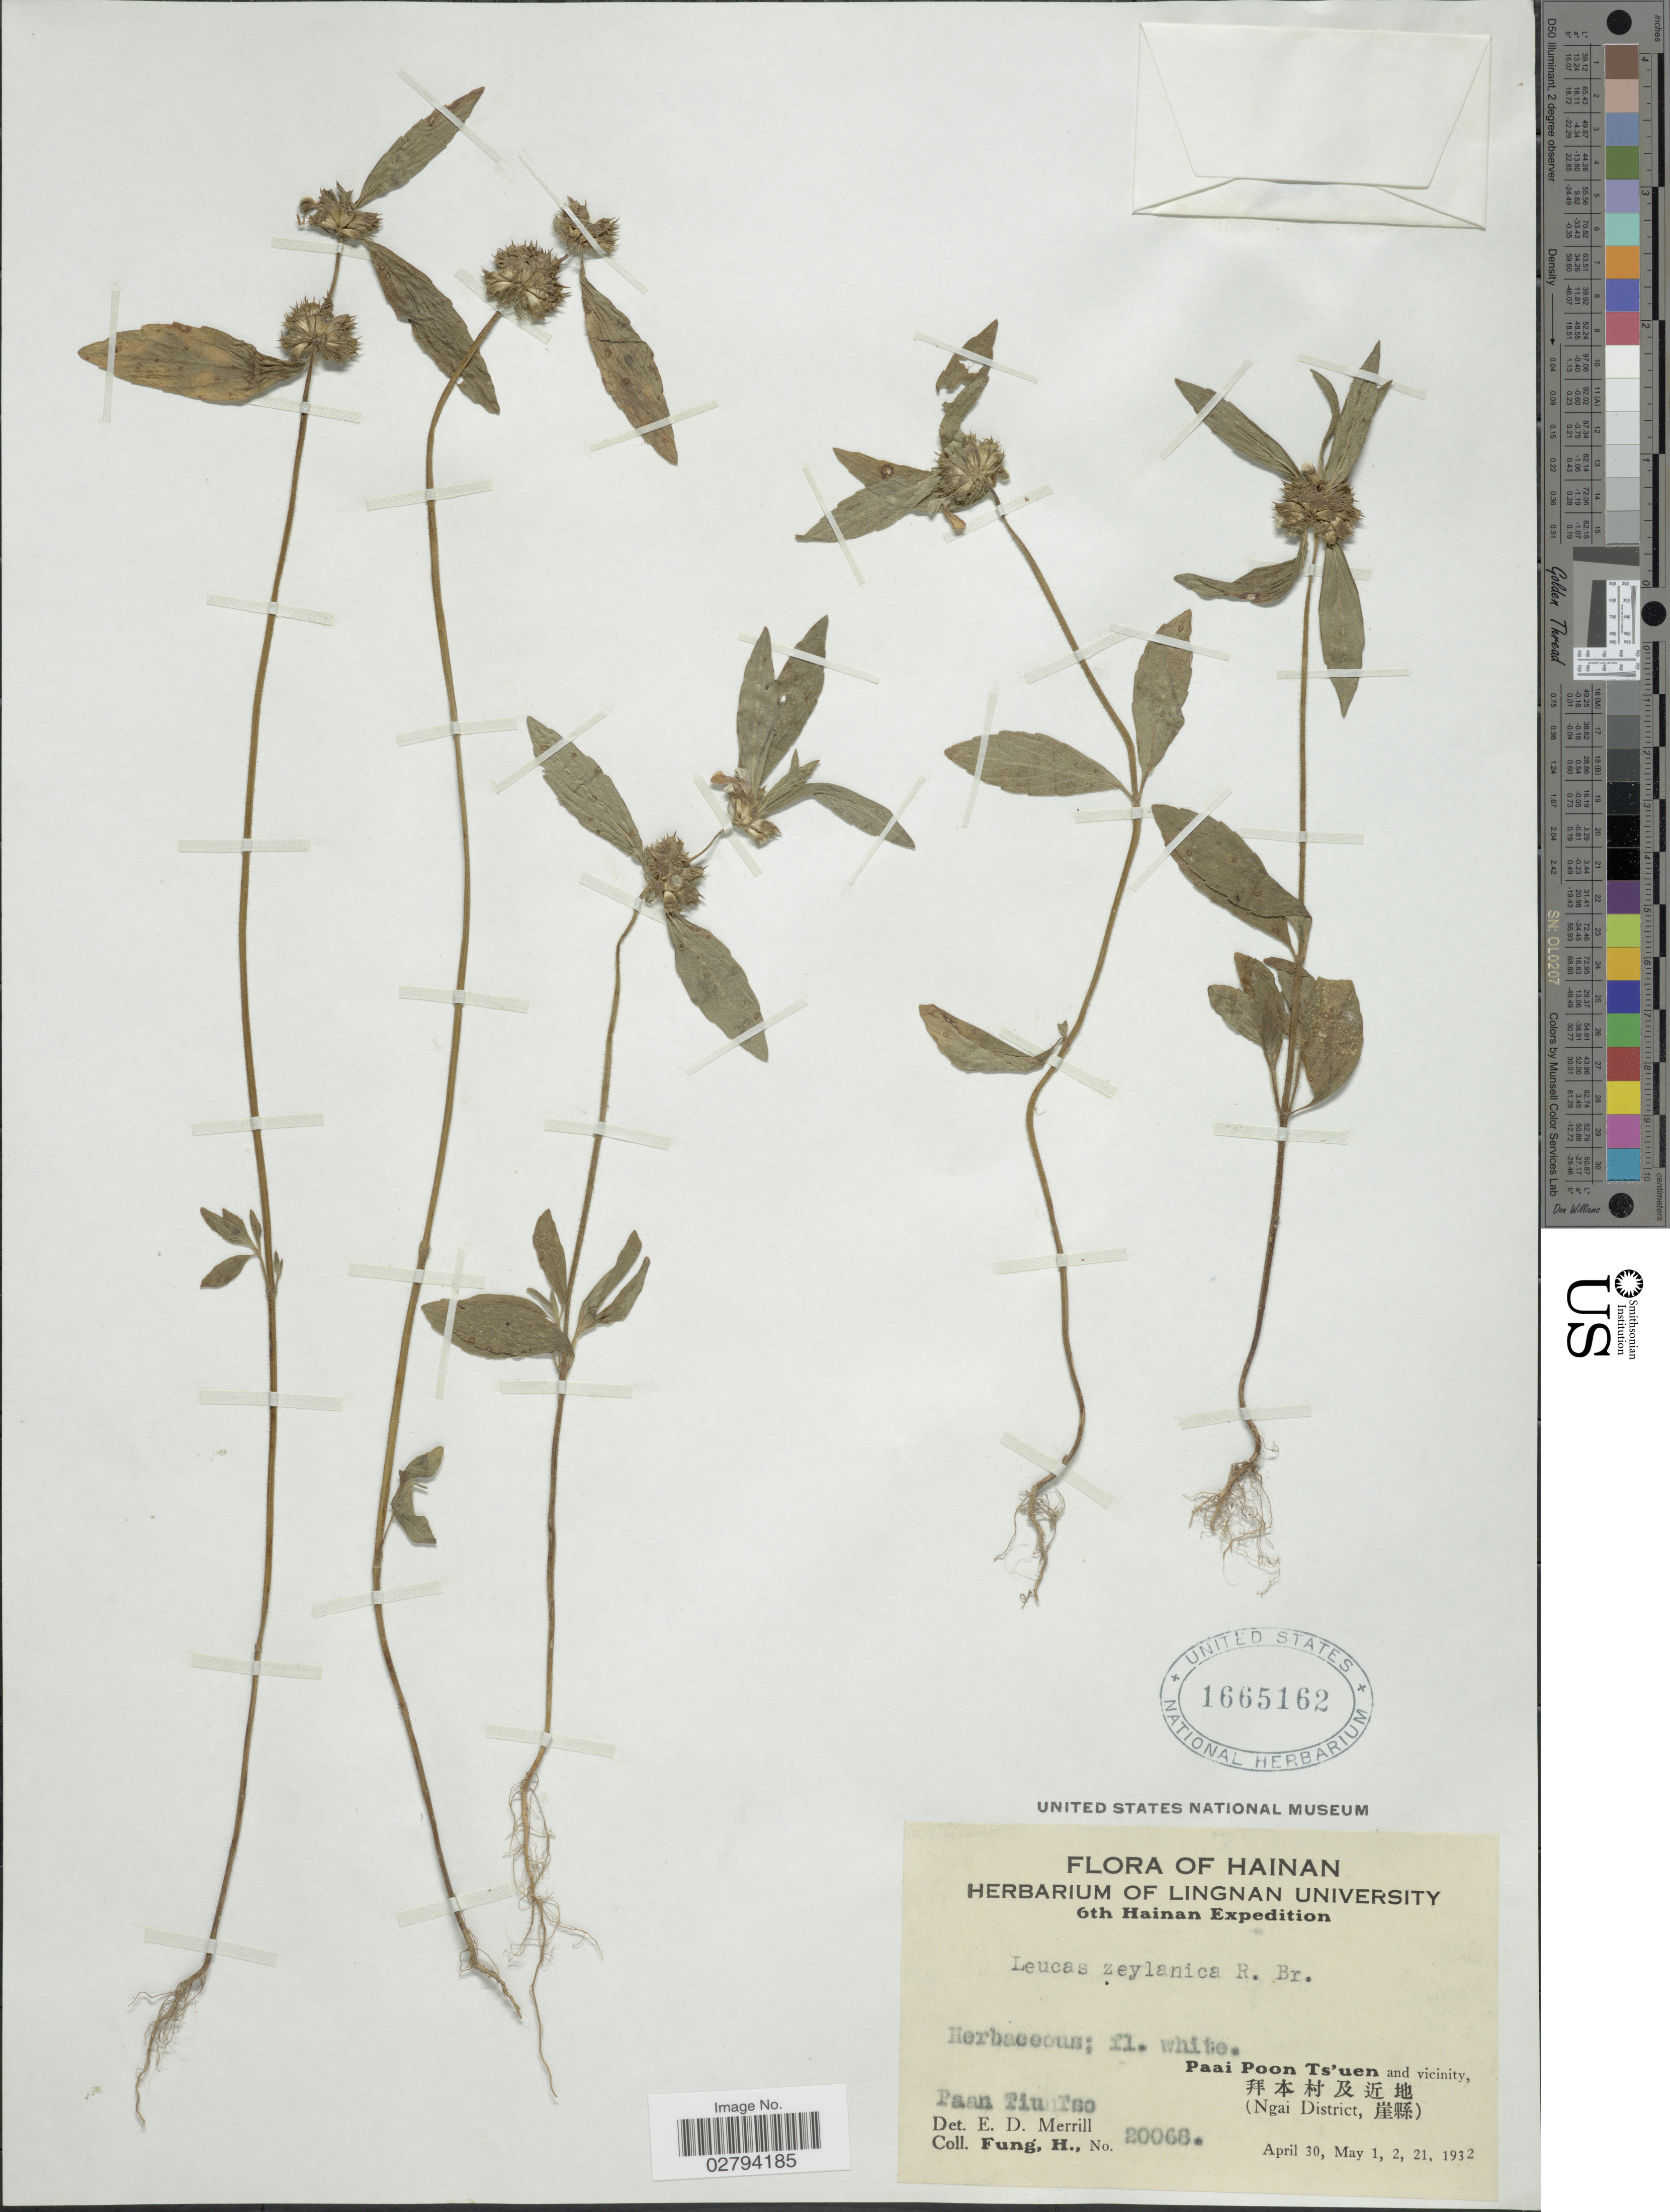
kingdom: Plantae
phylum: Tracheophyta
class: Magnoliopsida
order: Lamiales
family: Lamiaceae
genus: Leucas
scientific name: Leucas zeylanica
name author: (L.) W.T. Aiton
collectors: H. Fung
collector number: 20068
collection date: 1932-04-30/1932-05-21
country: China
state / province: Hainan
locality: Paai Poon Ts'uen and vicinity (Ngai District)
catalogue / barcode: US 1665162